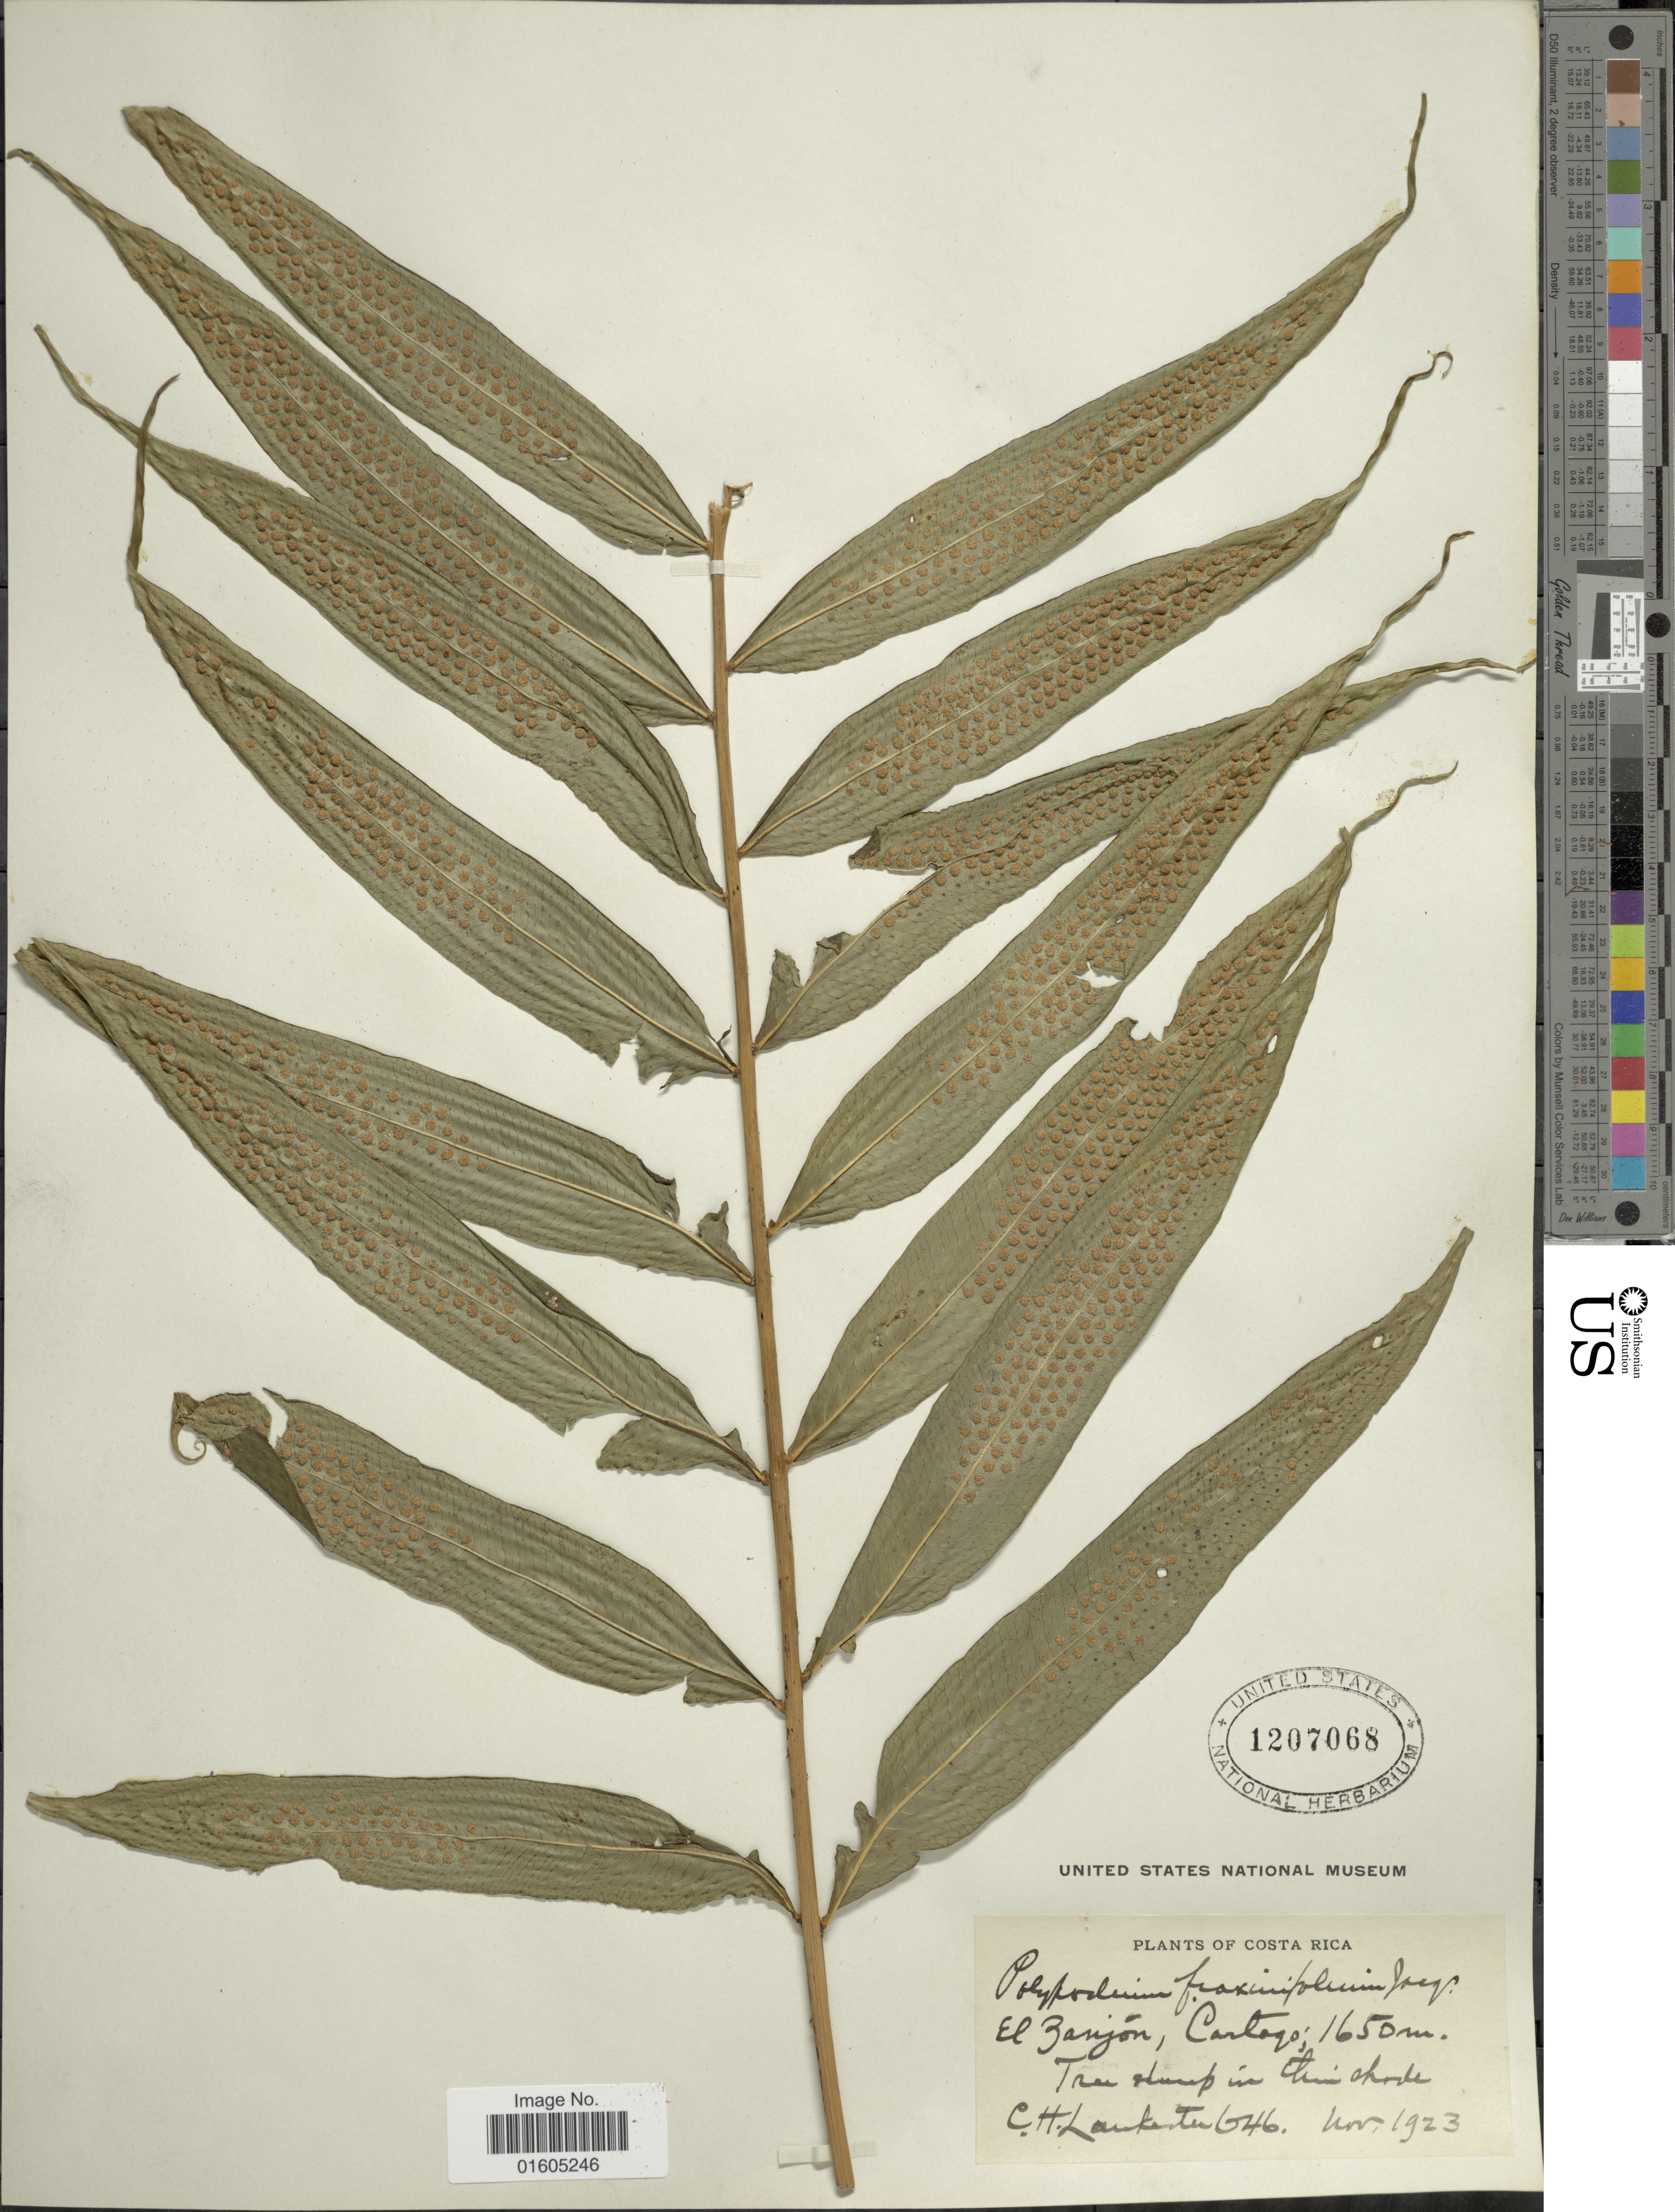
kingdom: Plantae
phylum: Tracheophyta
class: Polypodiopsida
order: Polypodiales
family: Polypodiaceae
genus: Serpocaulon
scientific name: Serpocaulon fraxinifolium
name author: (Jacq.) A.R. Sm.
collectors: C. H. Lankester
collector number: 646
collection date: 1923-11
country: Costa Rica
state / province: Cartago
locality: El Zanjón, Cartago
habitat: Tree stump in thin shade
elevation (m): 1650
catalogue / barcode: US 1207068